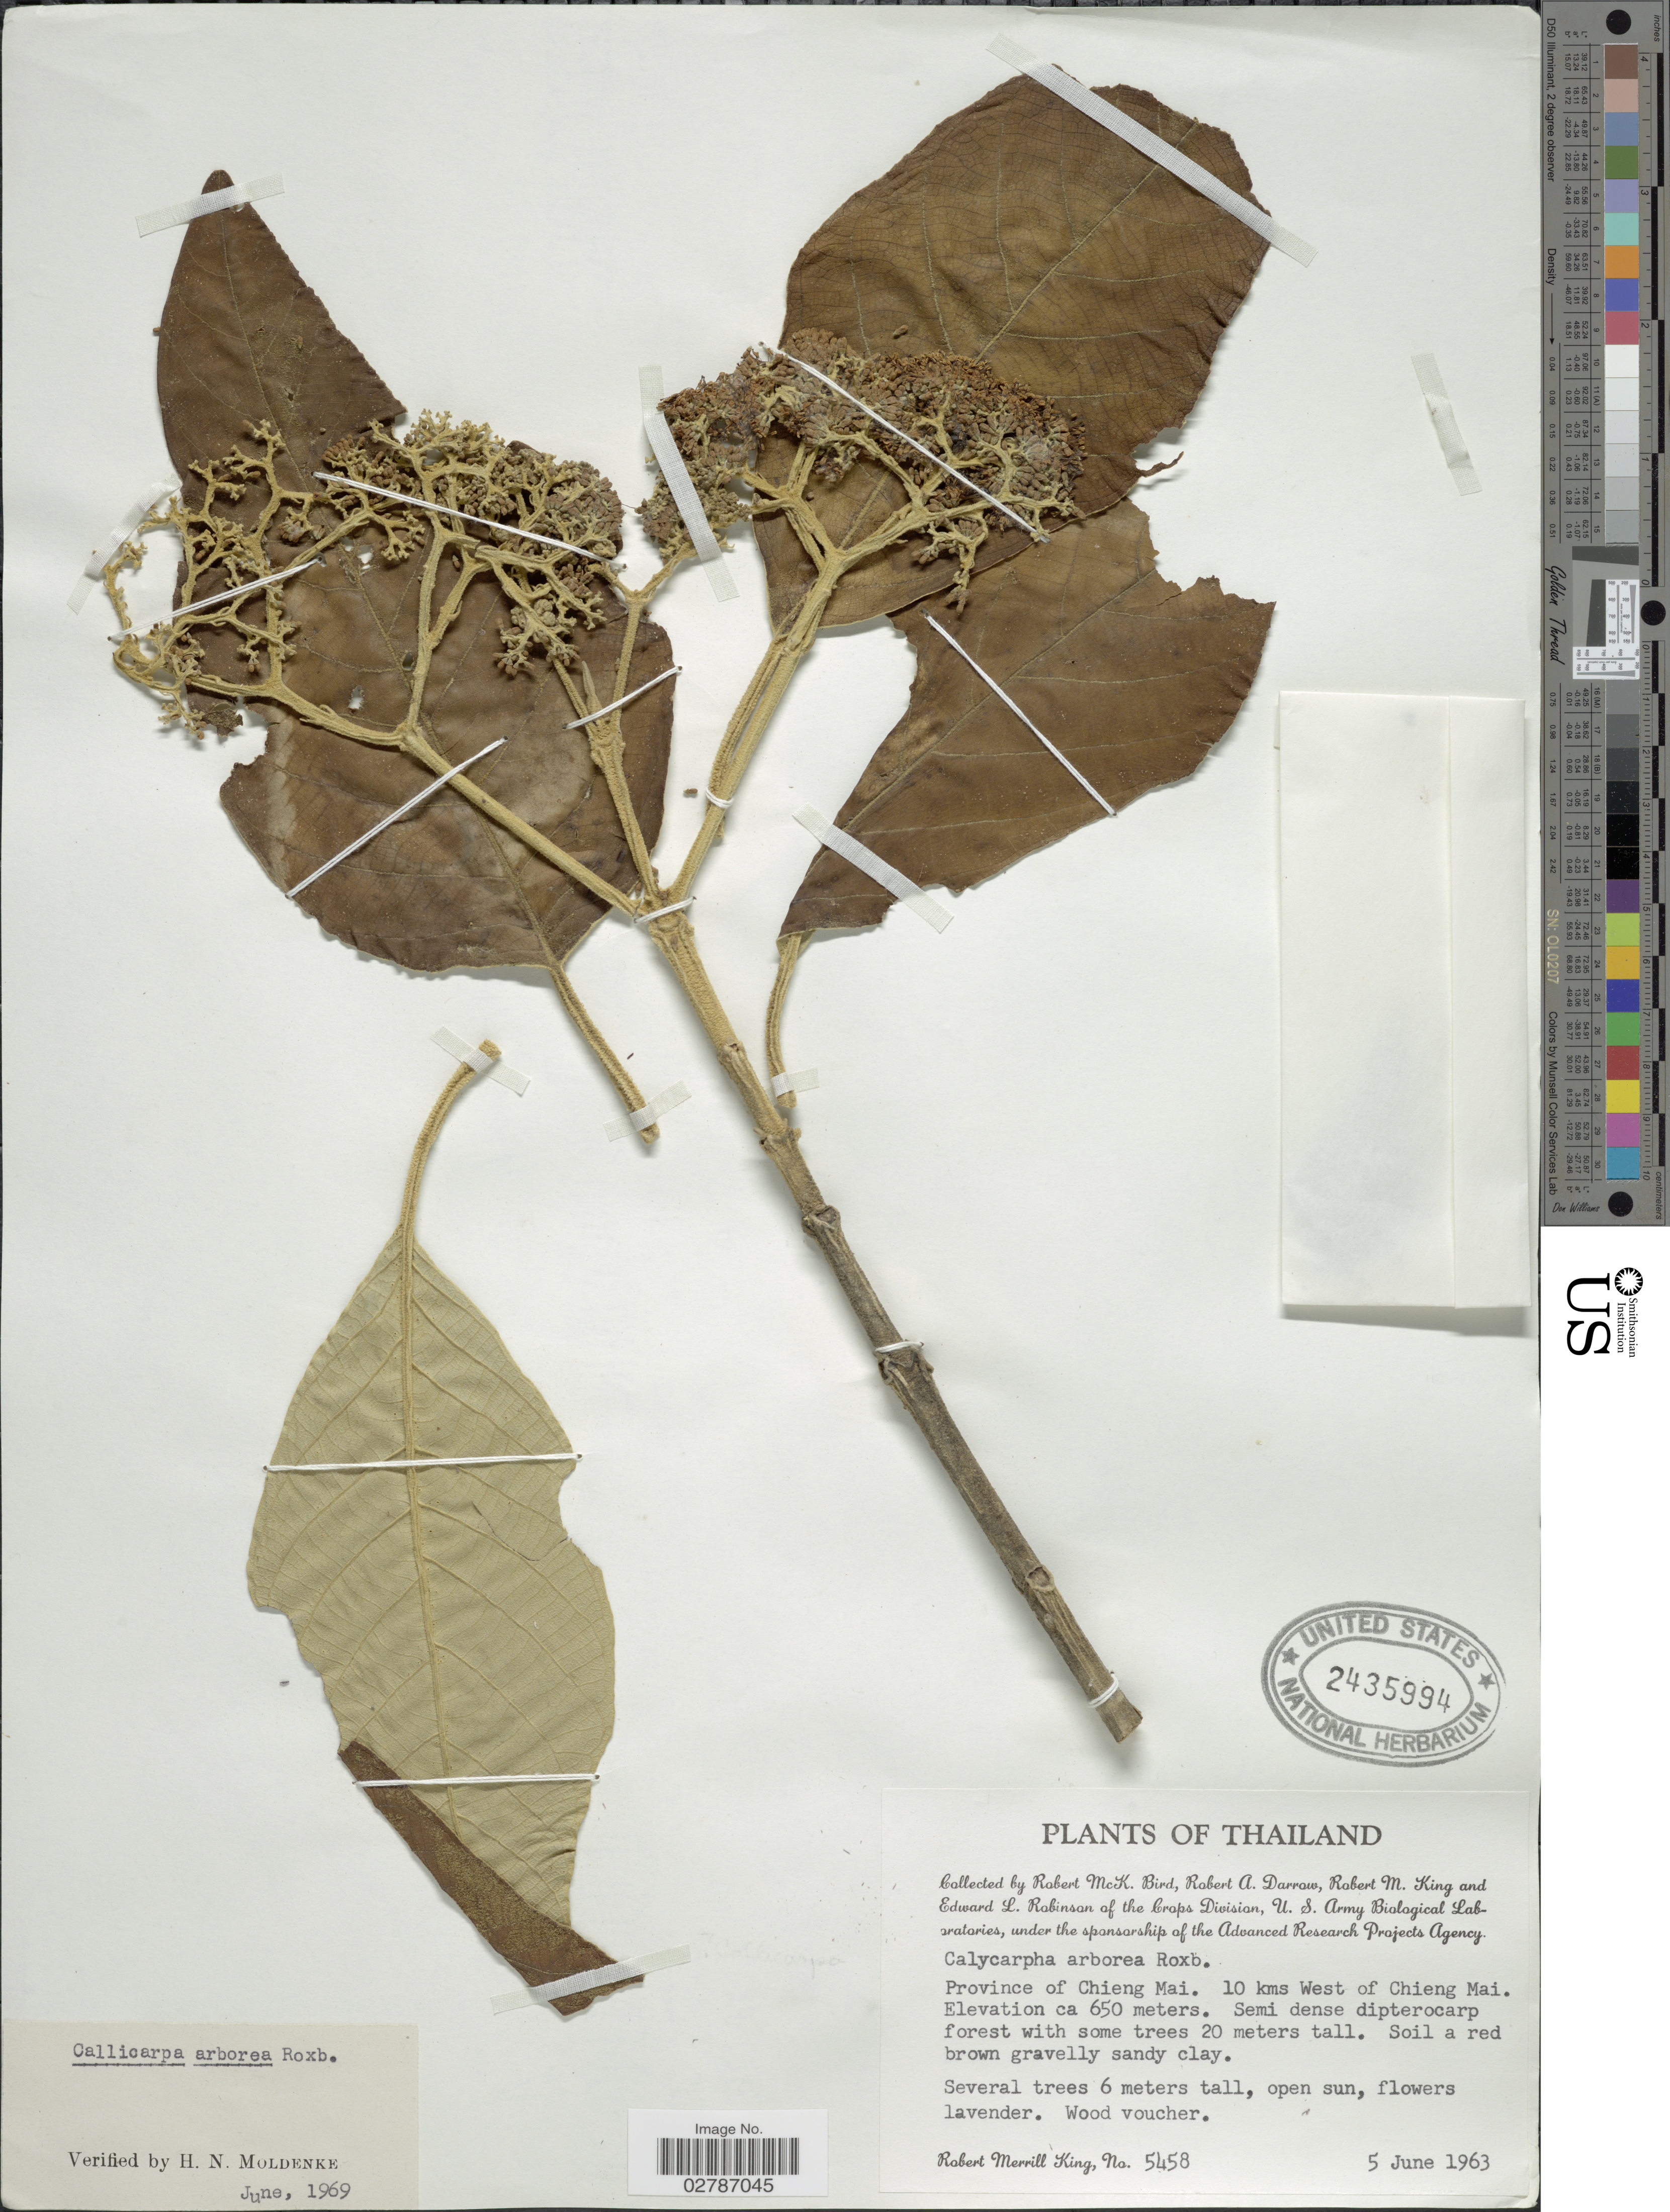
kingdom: Plantae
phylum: Tracheophyta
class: Magnoliopsida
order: Lamiales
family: Lamiaceae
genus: Callicarpa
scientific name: Callicarpa arborea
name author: Roxb.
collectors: R. M. King, R. M. Bird, R. A. Darrow & E. L. Robinson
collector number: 5458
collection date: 1963-06-05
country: Thailand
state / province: Chiang Mai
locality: Province of Chieng Mai. 10 kms West of Chieng Mai.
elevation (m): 650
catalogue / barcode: US 2435994